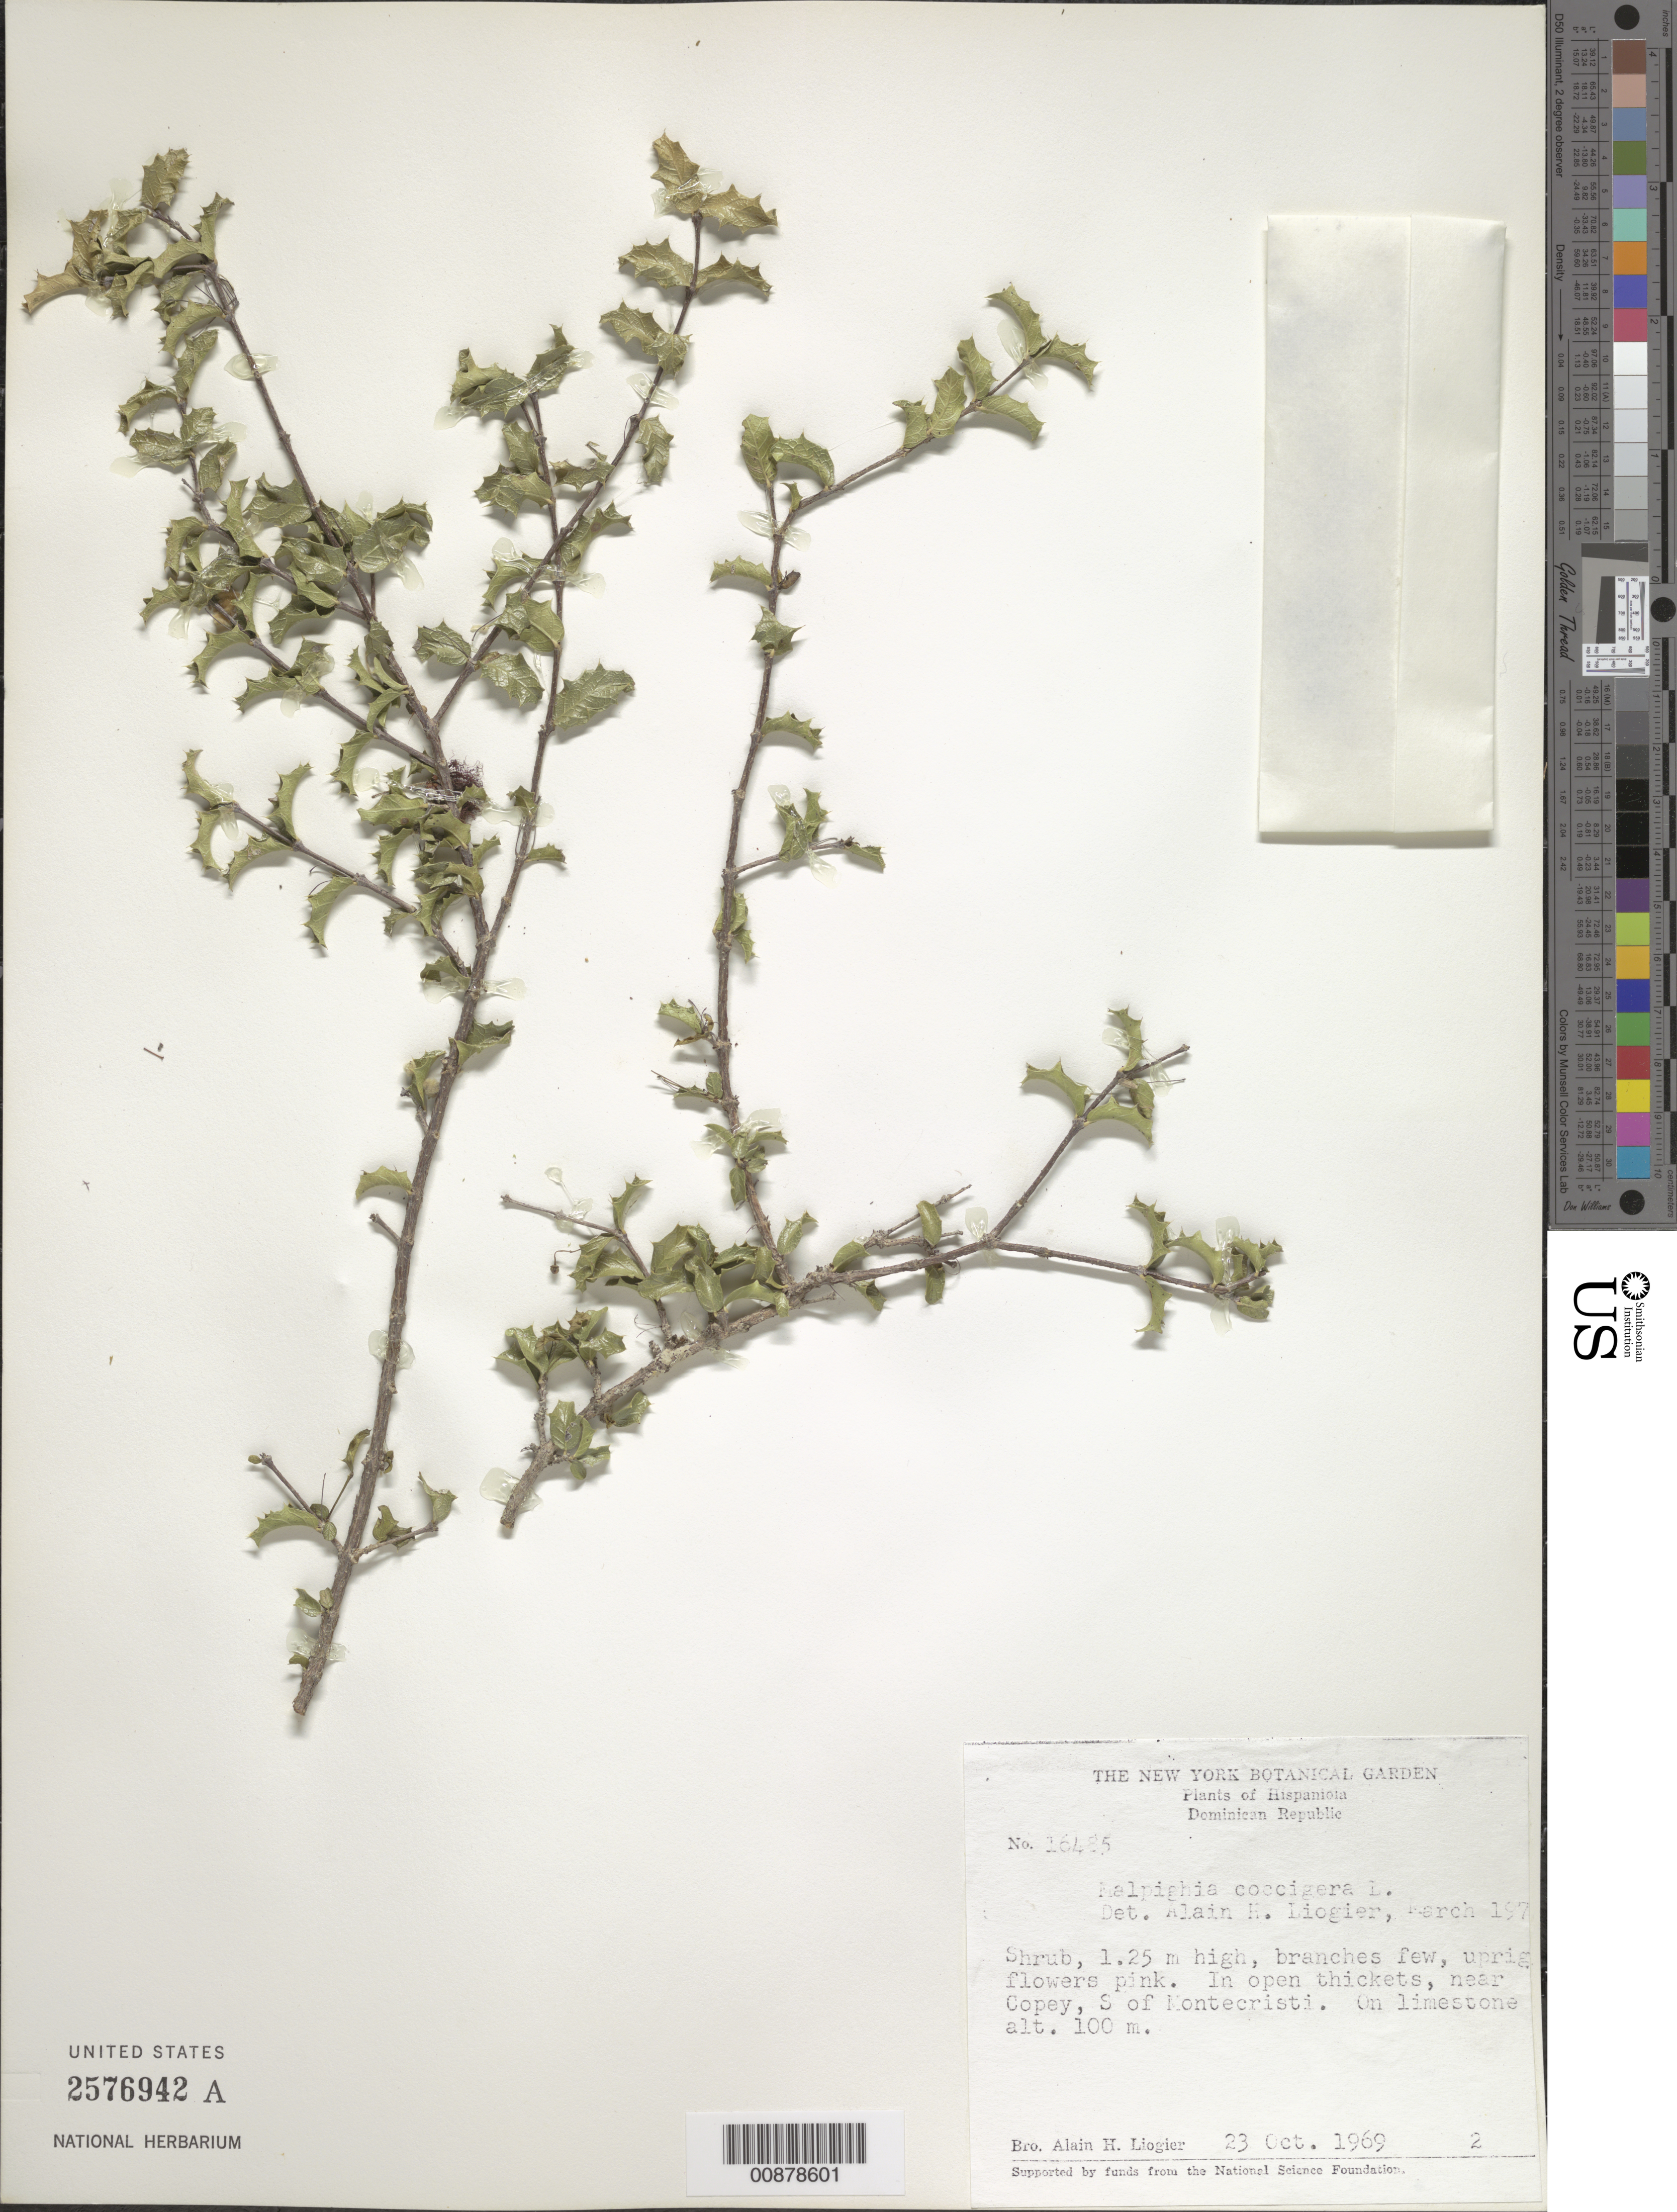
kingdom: Plantae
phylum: Tracheophyta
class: Magnoliopsida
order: Malpighiales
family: Malpighiaceae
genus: Malpighia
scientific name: Malpighia coccigera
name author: L.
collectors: A. H. Liogier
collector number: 16485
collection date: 1969-10-23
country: Dominican Republic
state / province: Monte Cristi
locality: Hispaniola. In open thickets, near Copey, S of Montecristi.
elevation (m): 100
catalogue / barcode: US 2576942A